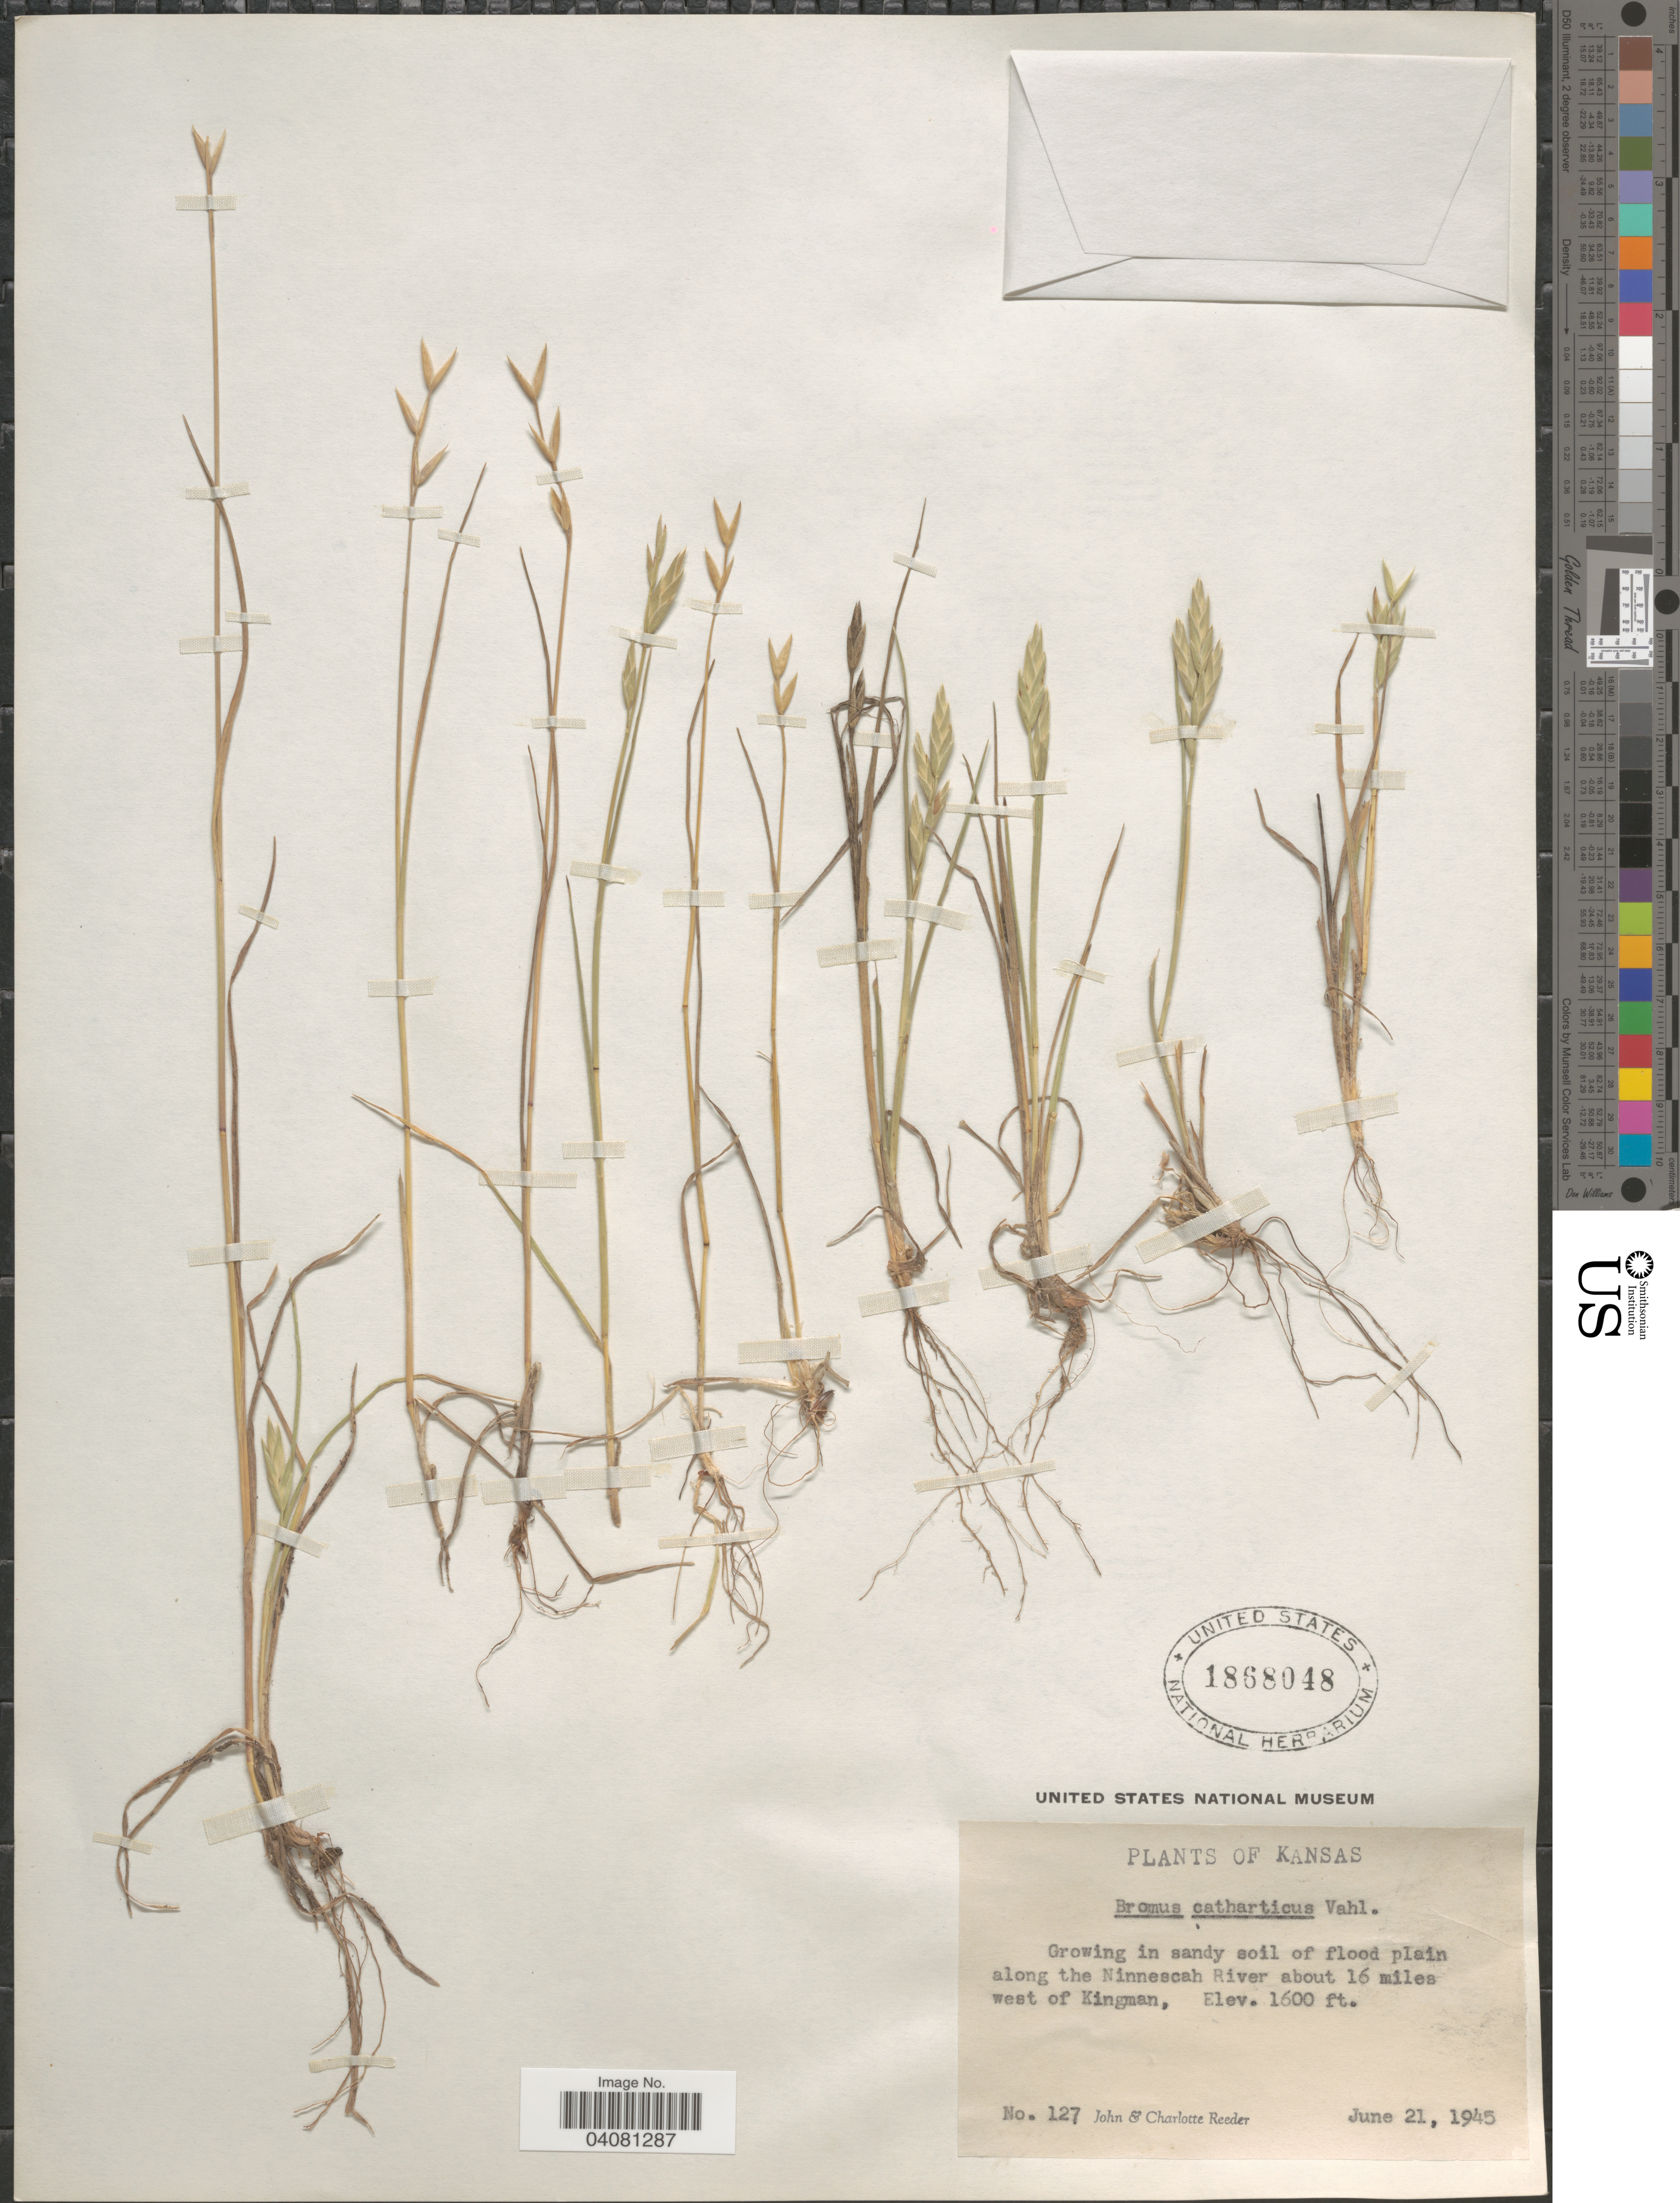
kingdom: Plantae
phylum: Tracheophyta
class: Liliopsida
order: Poales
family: Poaceae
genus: Bromus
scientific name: Bromus catharticus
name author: Vahl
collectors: J. R. Reeder & C. G. Reeder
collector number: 127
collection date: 1945-06-21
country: United States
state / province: Kansas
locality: Growing in sandy soil of flood plain along the Ninnescah River about 16 miles west of Kingman.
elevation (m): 488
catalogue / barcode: US 1868048